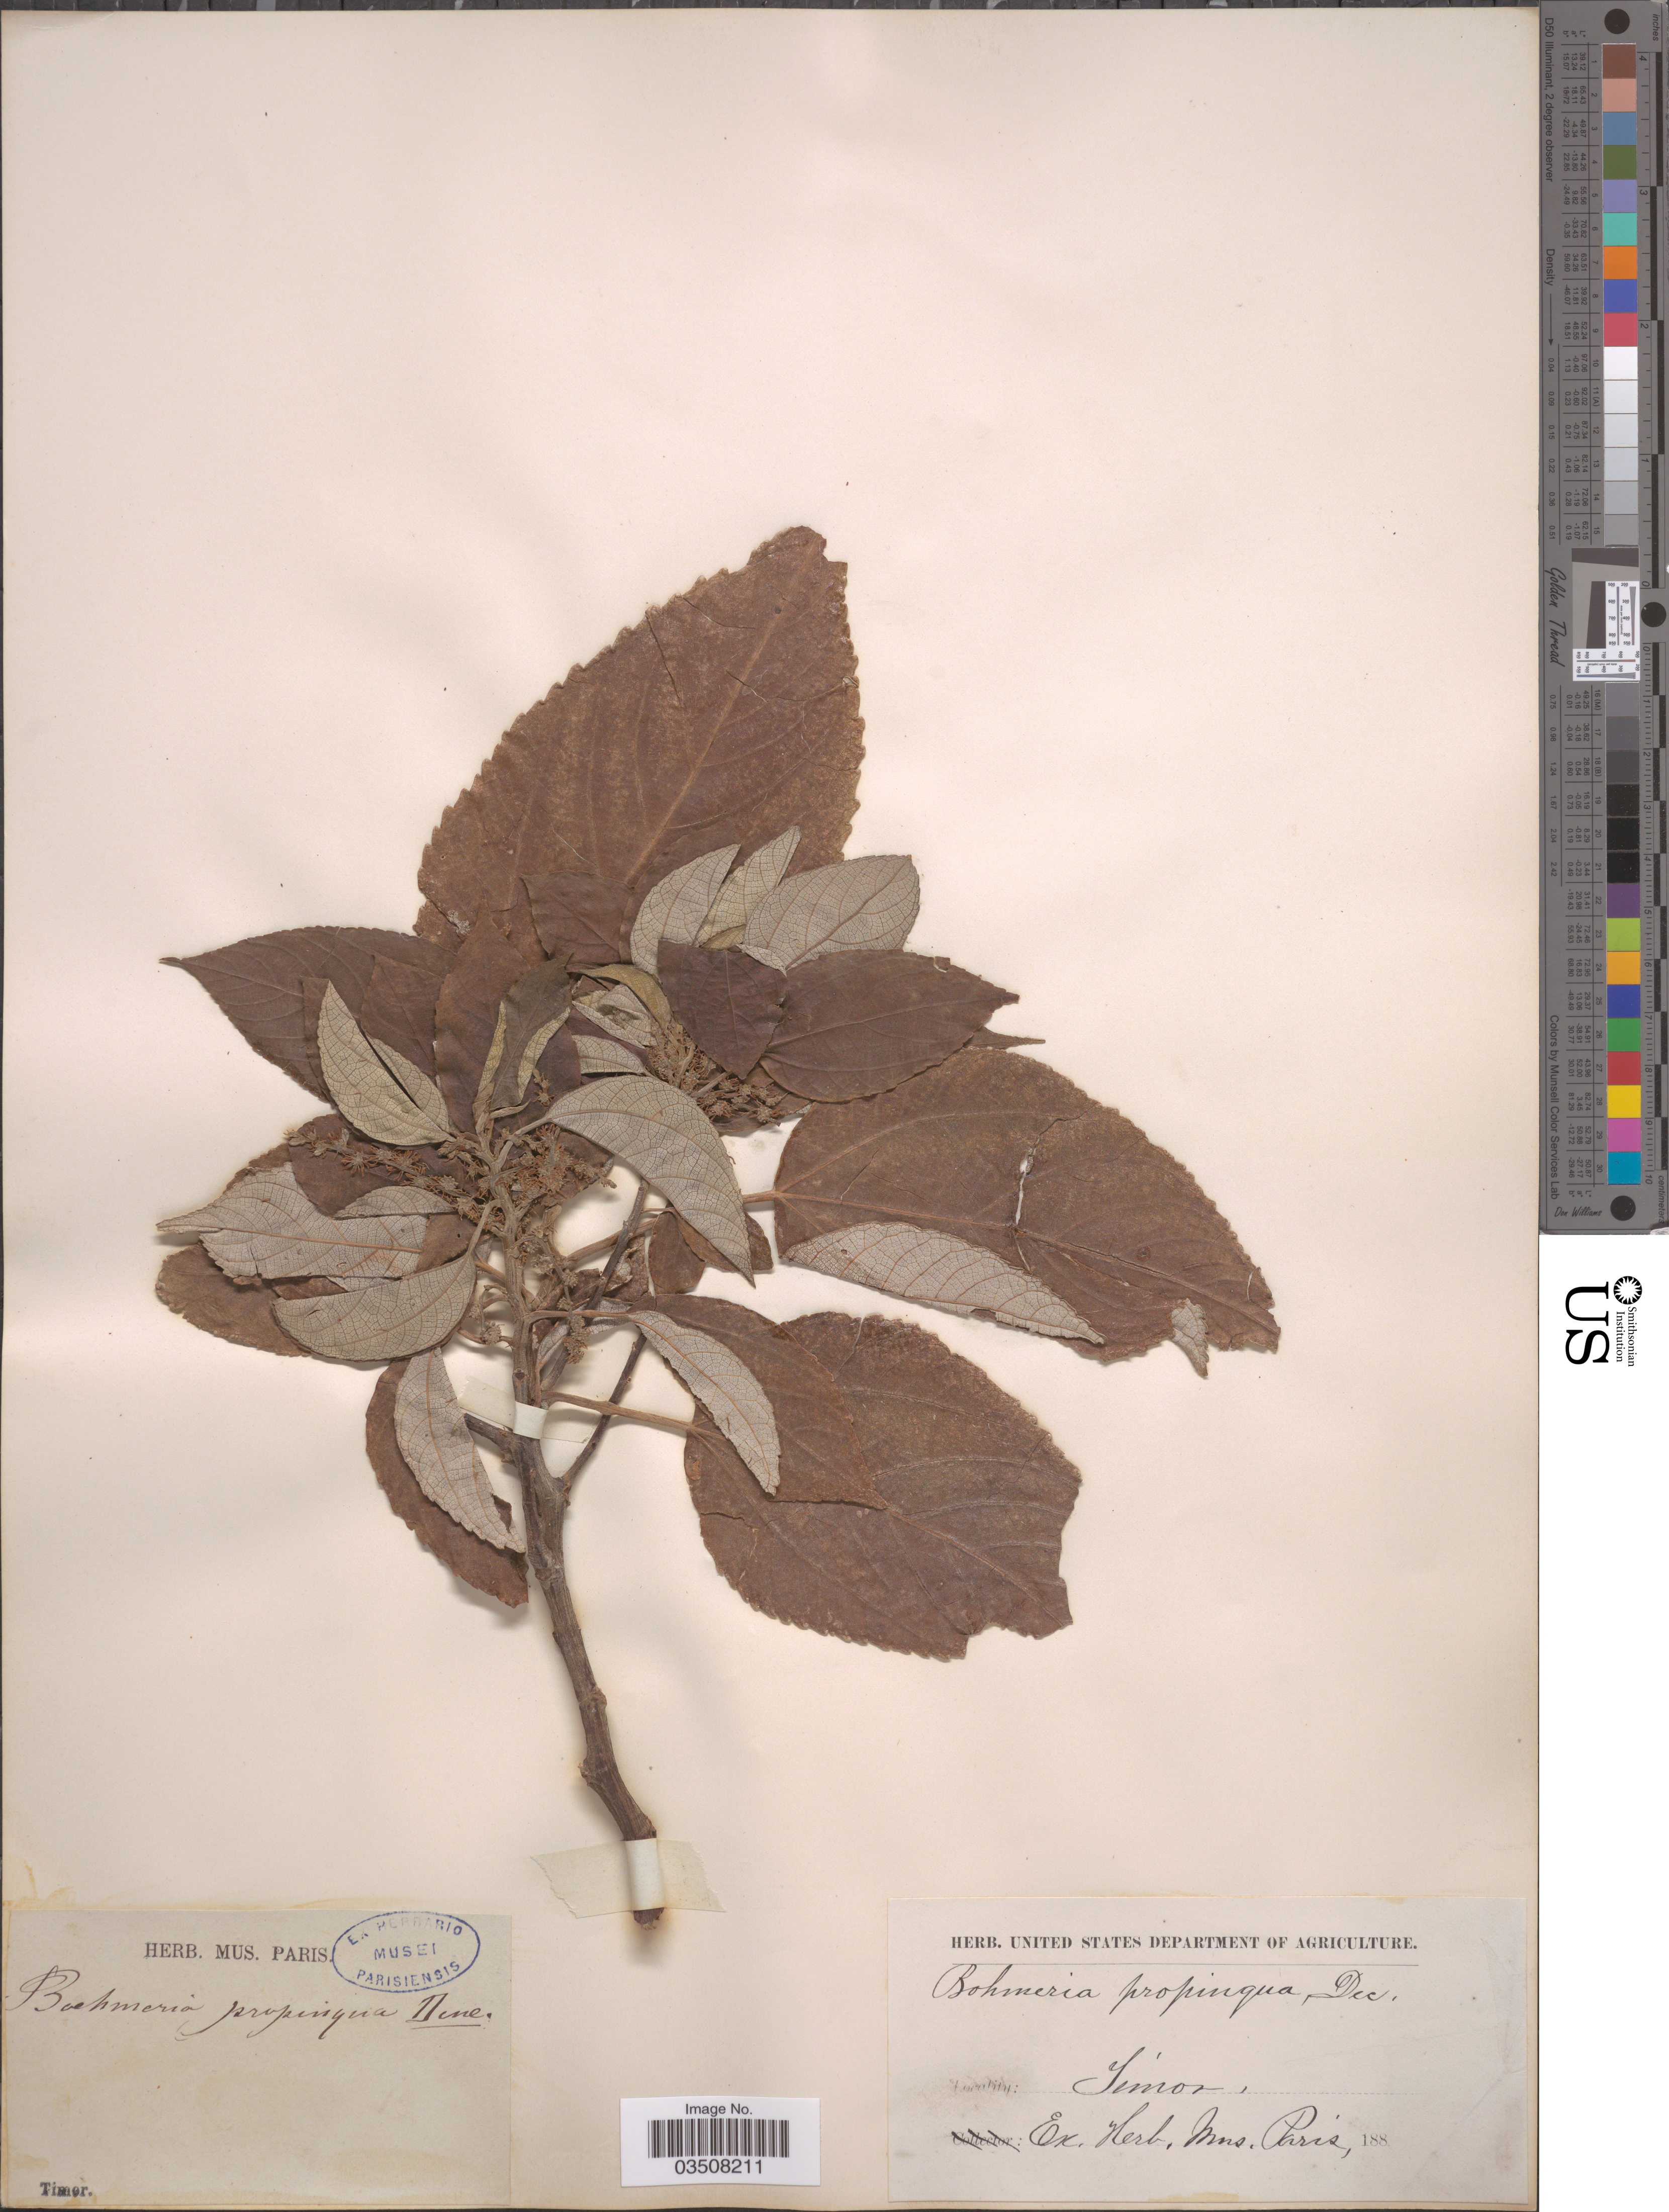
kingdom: Plantae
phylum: Tracheophyta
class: Magnoliopsida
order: Rosales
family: Urticaceae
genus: Boehmeria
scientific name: Boehmeria propinqua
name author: Decne.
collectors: ex herb. Mus. Paris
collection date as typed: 188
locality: Timor.